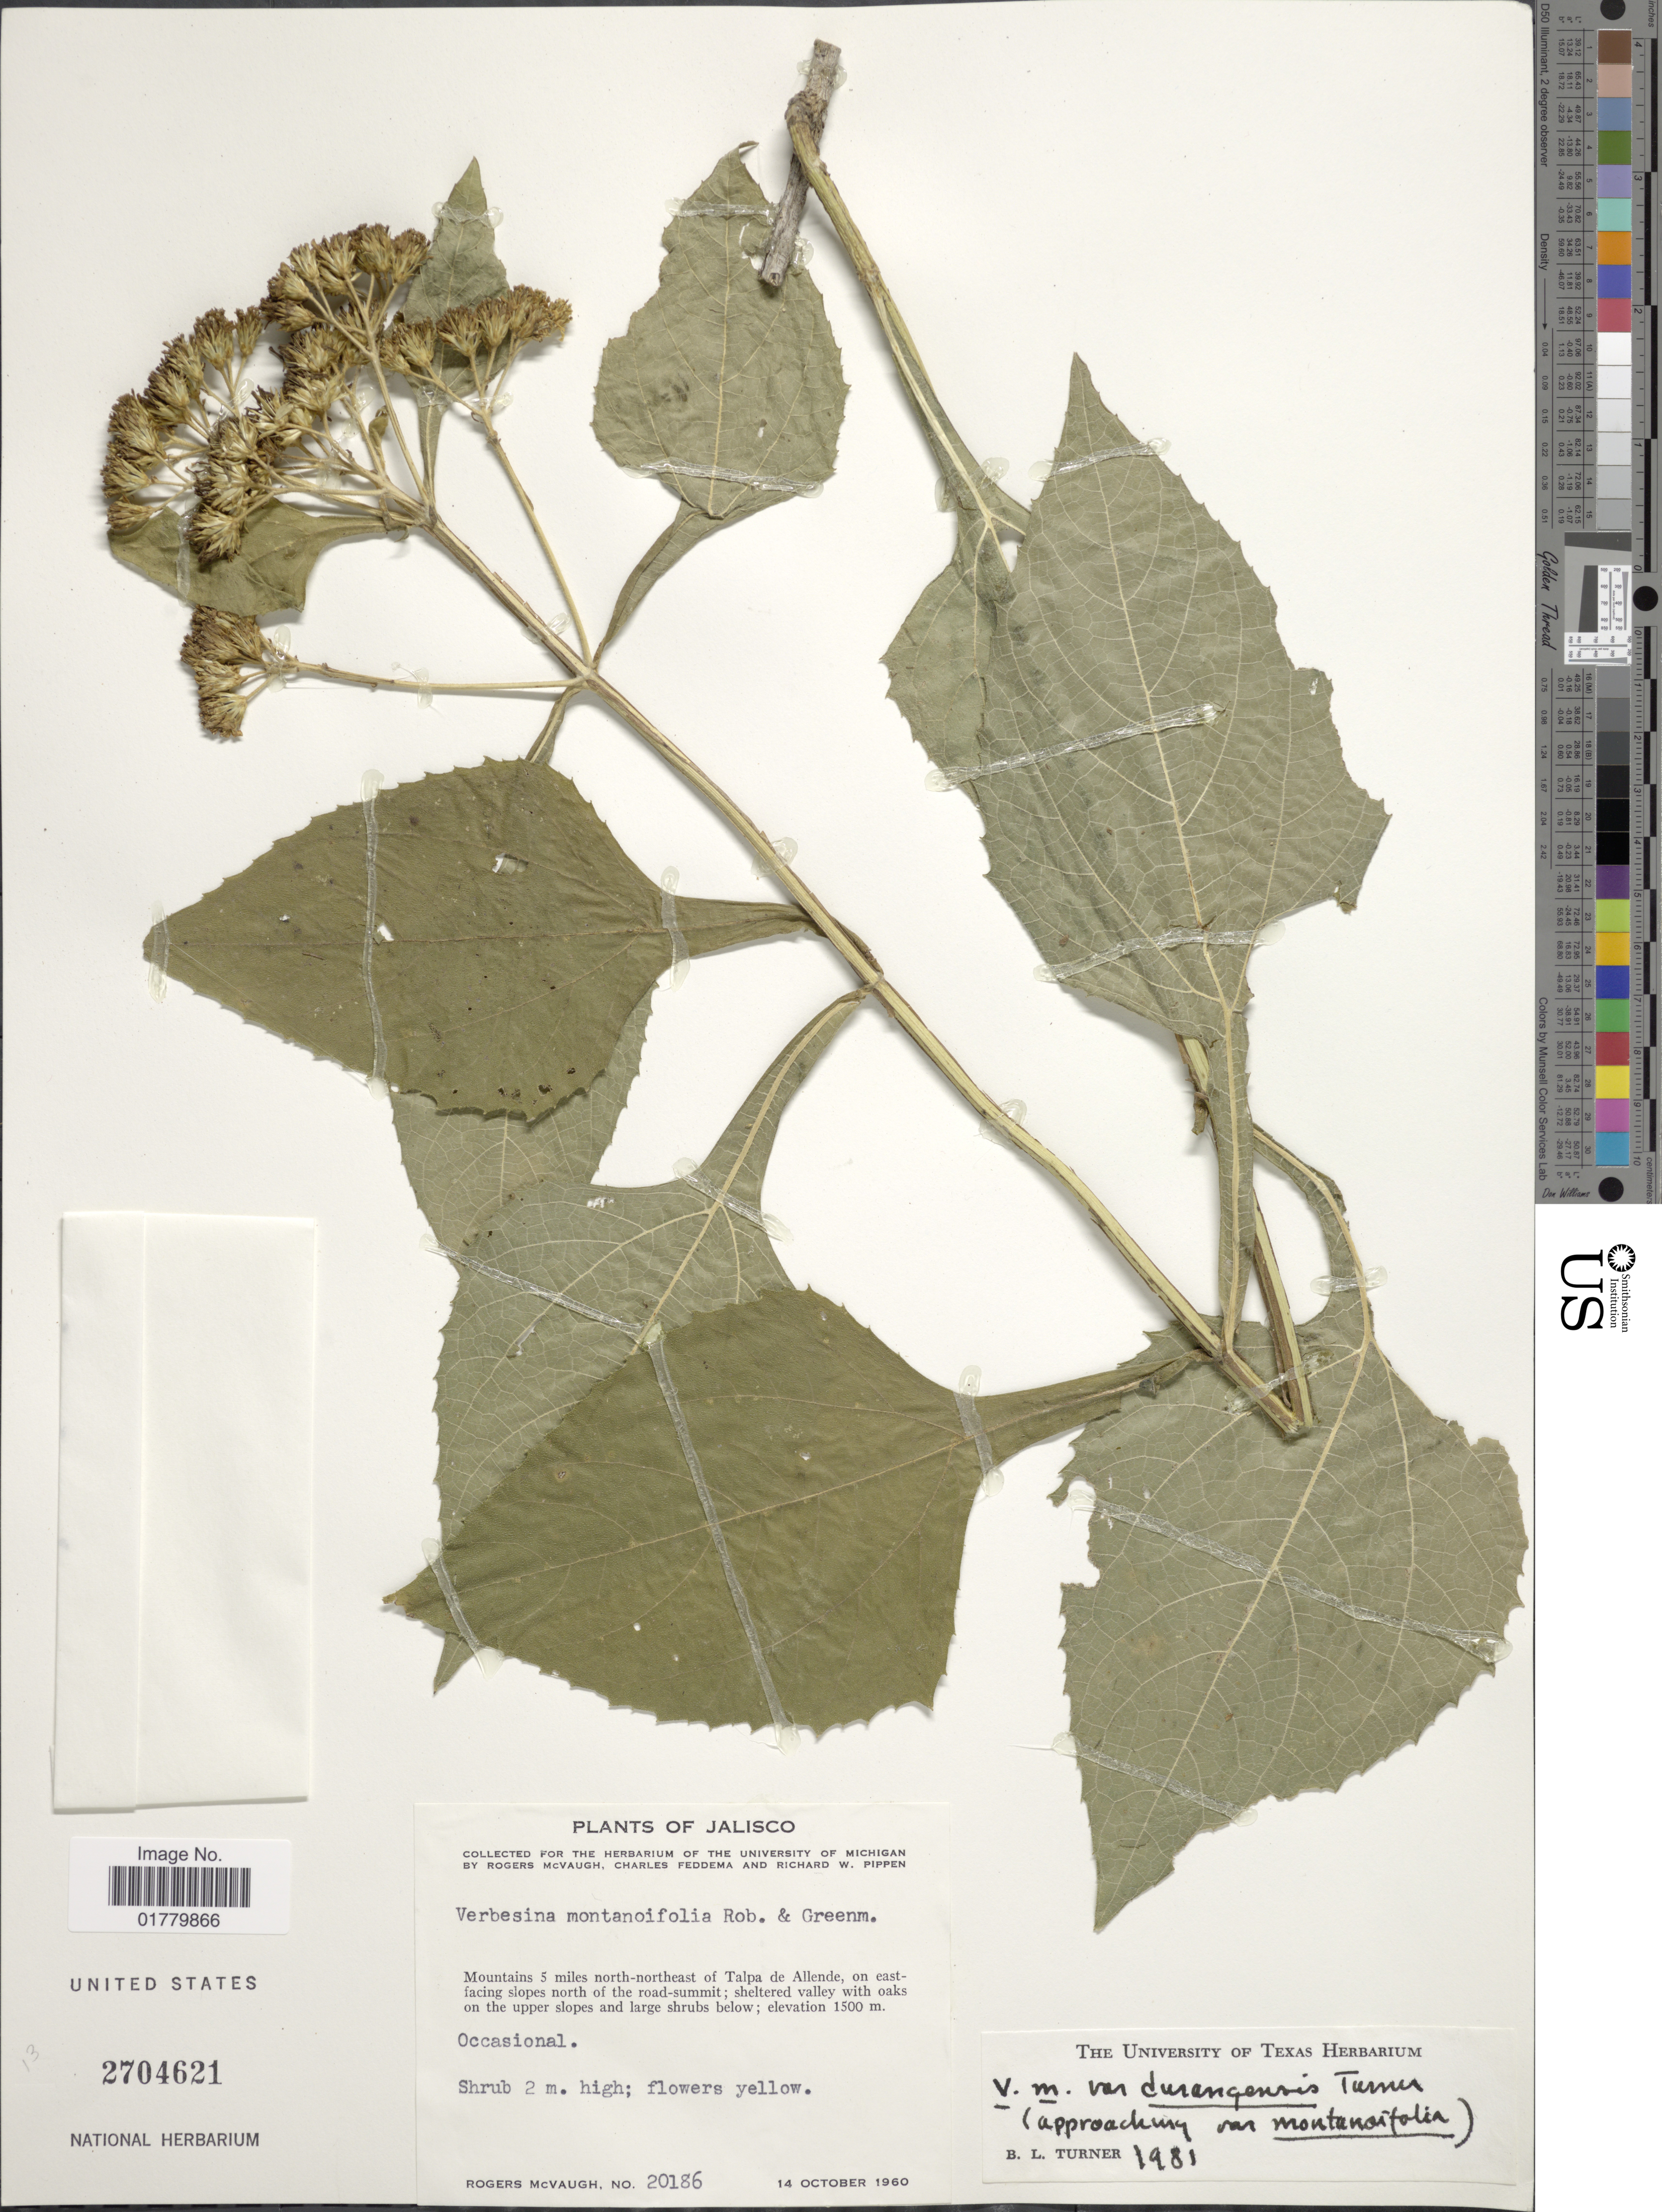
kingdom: Plantae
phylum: Tracheophyta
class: Magnoliopsida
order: Asterales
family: Asteraceae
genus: Verbesina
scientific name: Verbesina montanoifolia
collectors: R. McVaugh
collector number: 20186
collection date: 1960-10-14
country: Mexico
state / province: Jalisco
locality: Mountains 5 miles north-northeast of Talpa de Allende, on east-facing slopes north of the road-summit; sheltered valley with oaks on the upper slopes and large shrubs below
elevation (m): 1500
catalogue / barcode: US 2704621